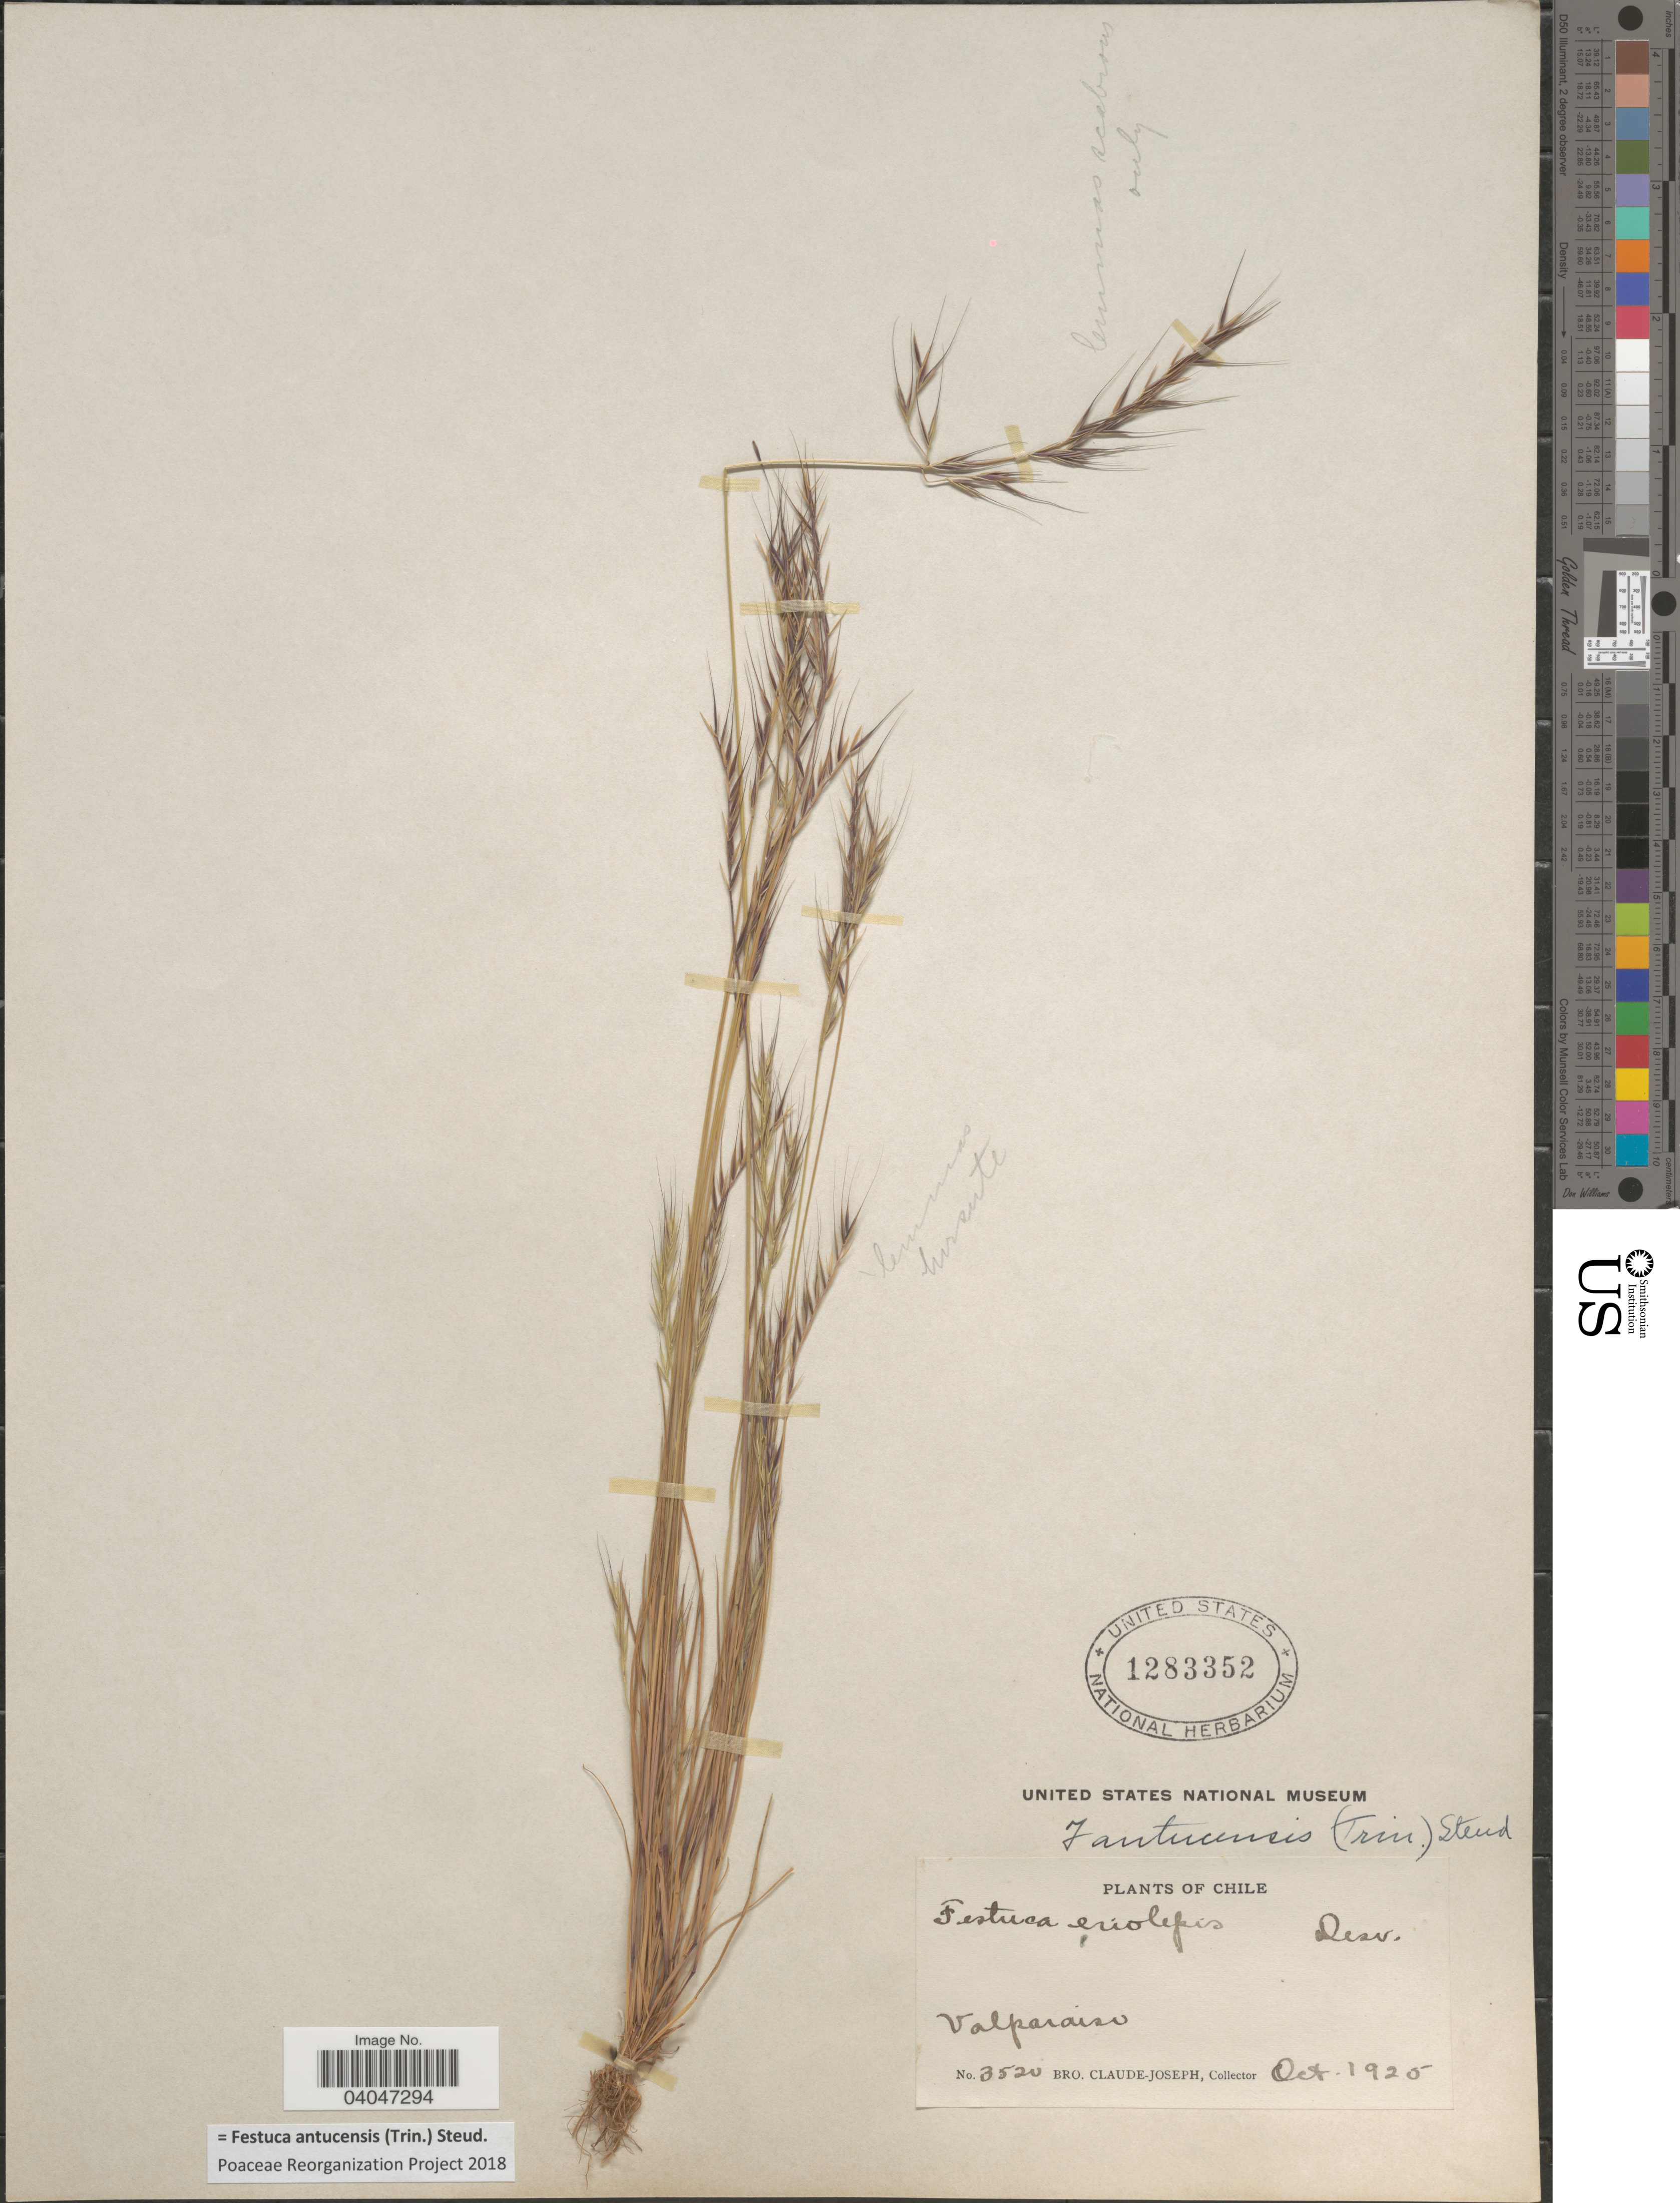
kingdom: Plantae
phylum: Tracheophyta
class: Liliopsida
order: Poales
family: Poaceae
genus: Festuca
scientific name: Festuca antucensis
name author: (Trin.) Steud.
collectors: Bro. Claude-Joseph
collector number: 3520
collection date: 1925-10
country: Chile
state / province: Valparaíso (V)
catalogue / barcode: US 1283352